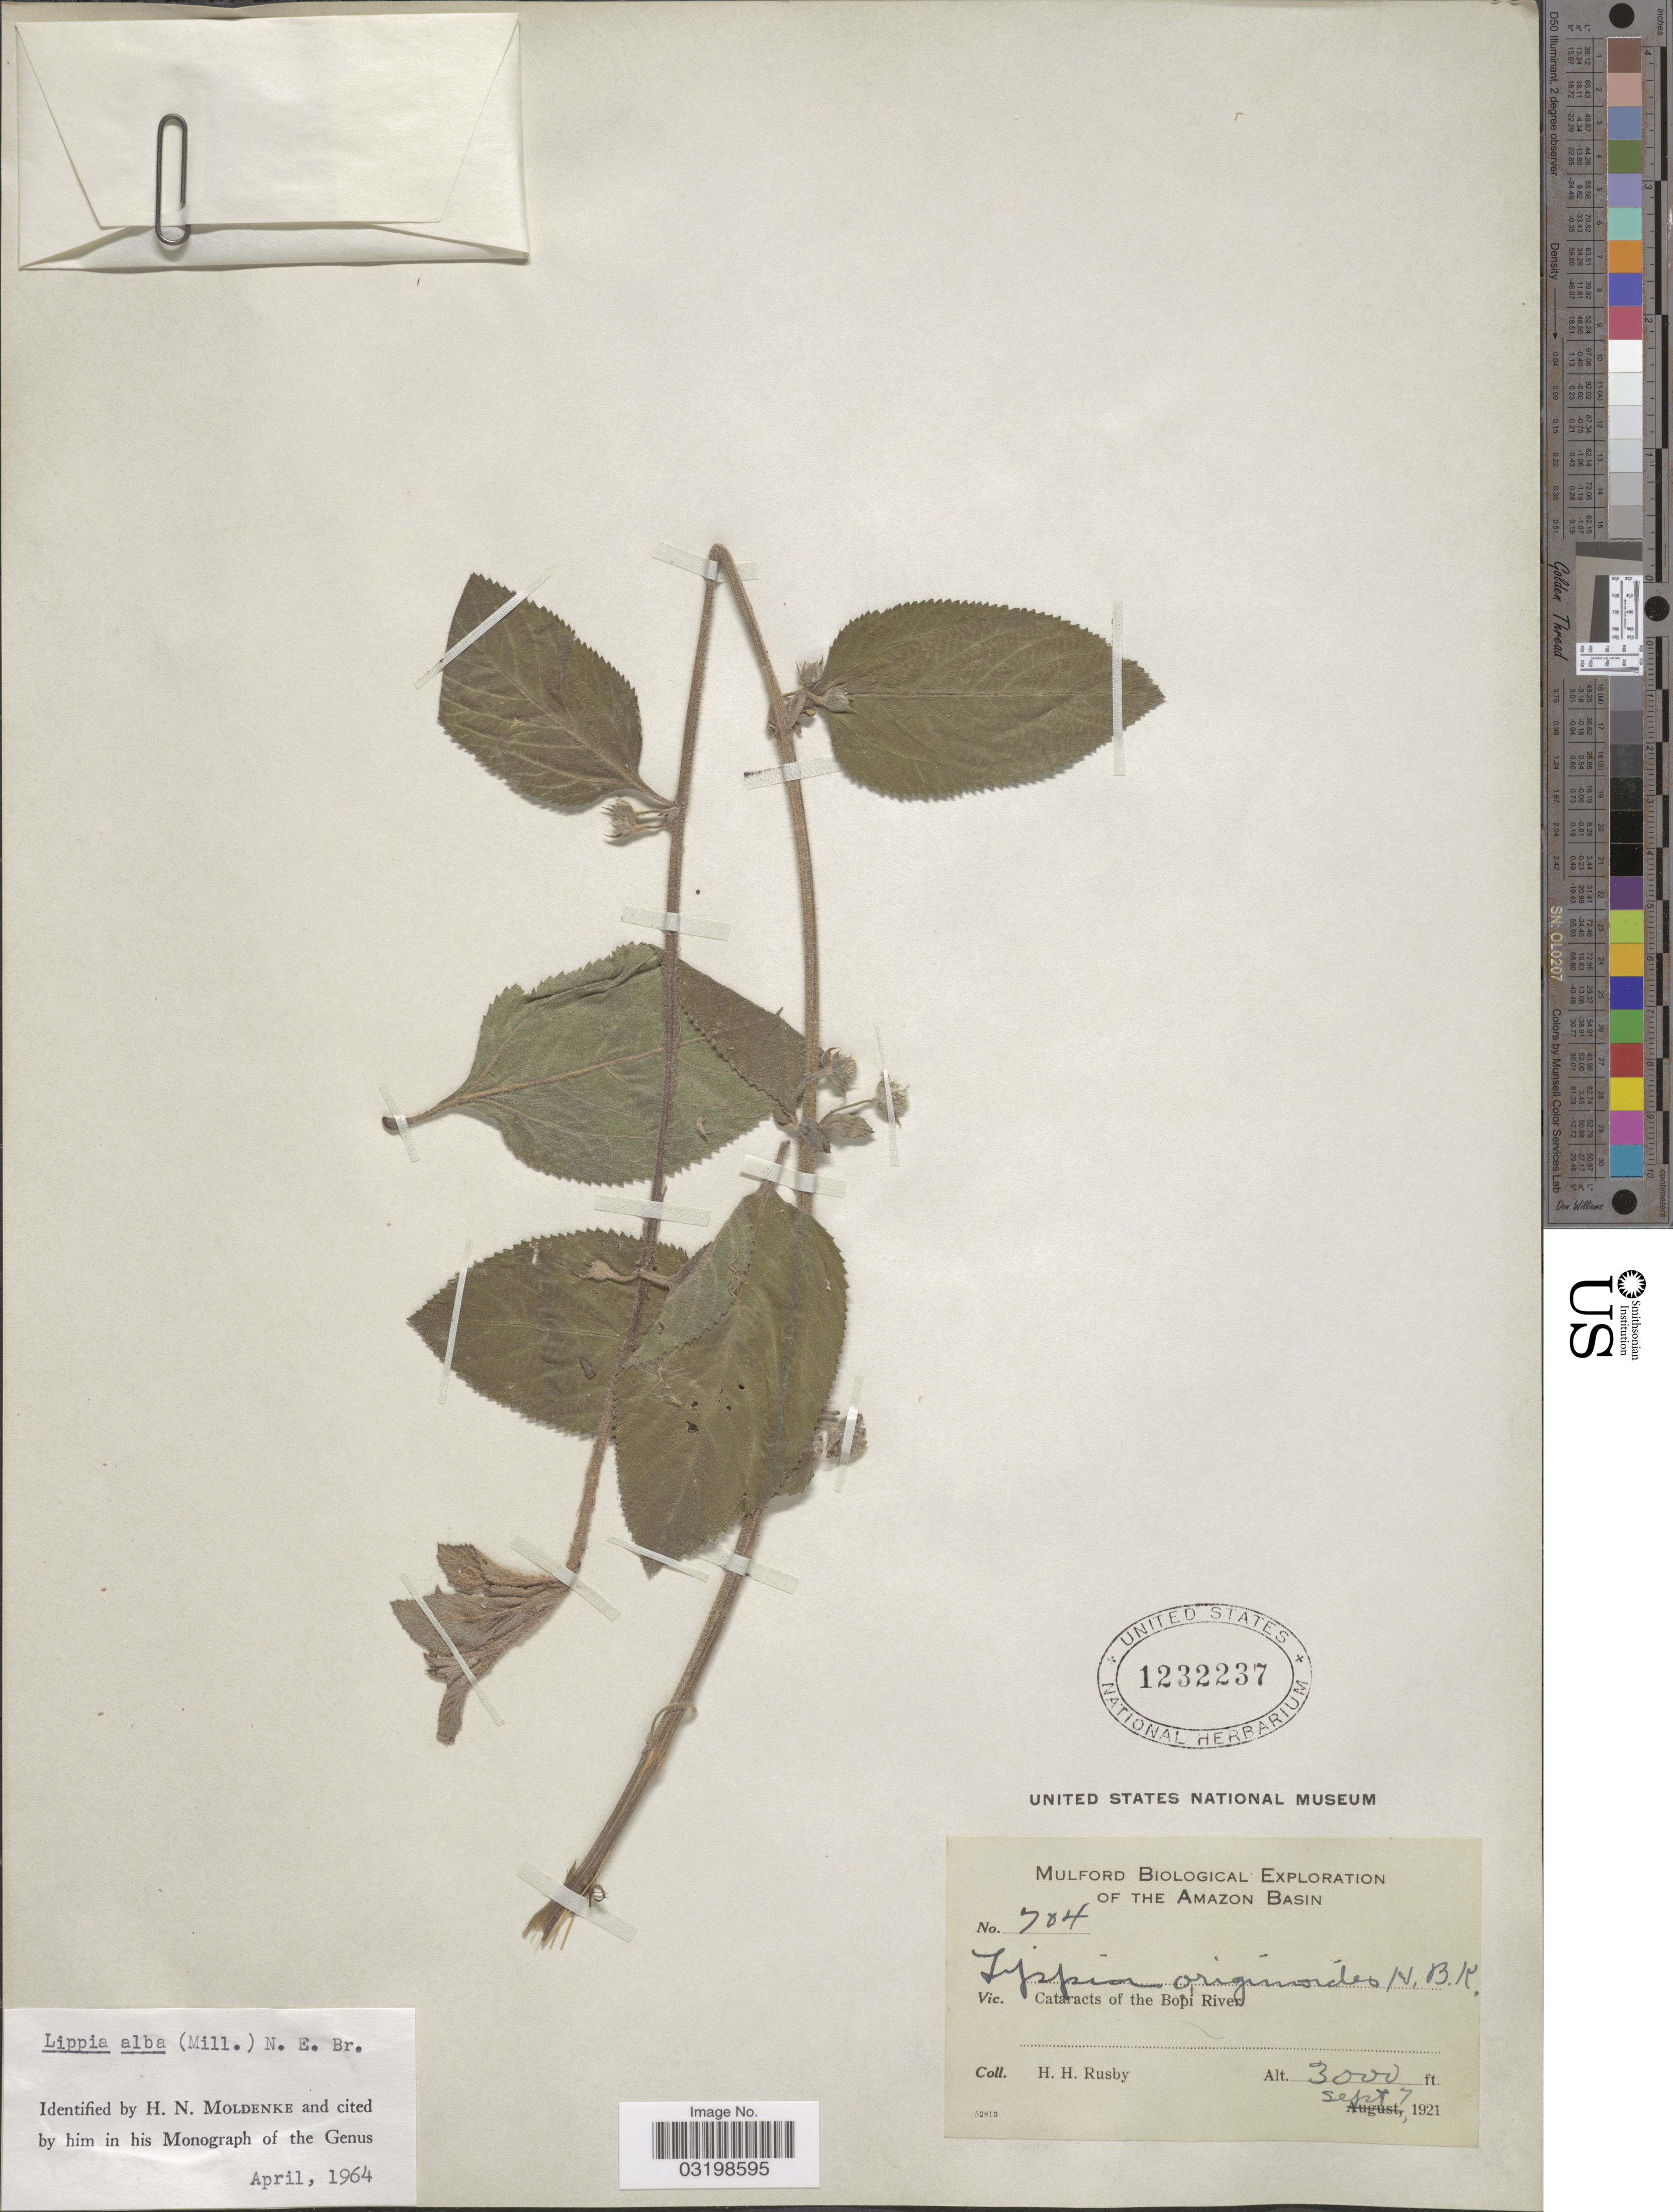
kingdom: Plantae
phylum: Tracheophyta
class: Magnoliopsida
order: Lamiales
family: Verbenaceae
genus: Lippia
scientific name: Lippia alba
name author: (Mill.) N.E. Br. ex Britton & P. Wilson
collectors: H. H. Rusby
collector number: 704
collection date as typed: Sept. 7, 1921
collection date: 1921-09-07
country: Bolivia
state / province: La Paz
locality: Cataracts of the Bopi River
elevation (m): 914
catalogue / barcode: US 1232237